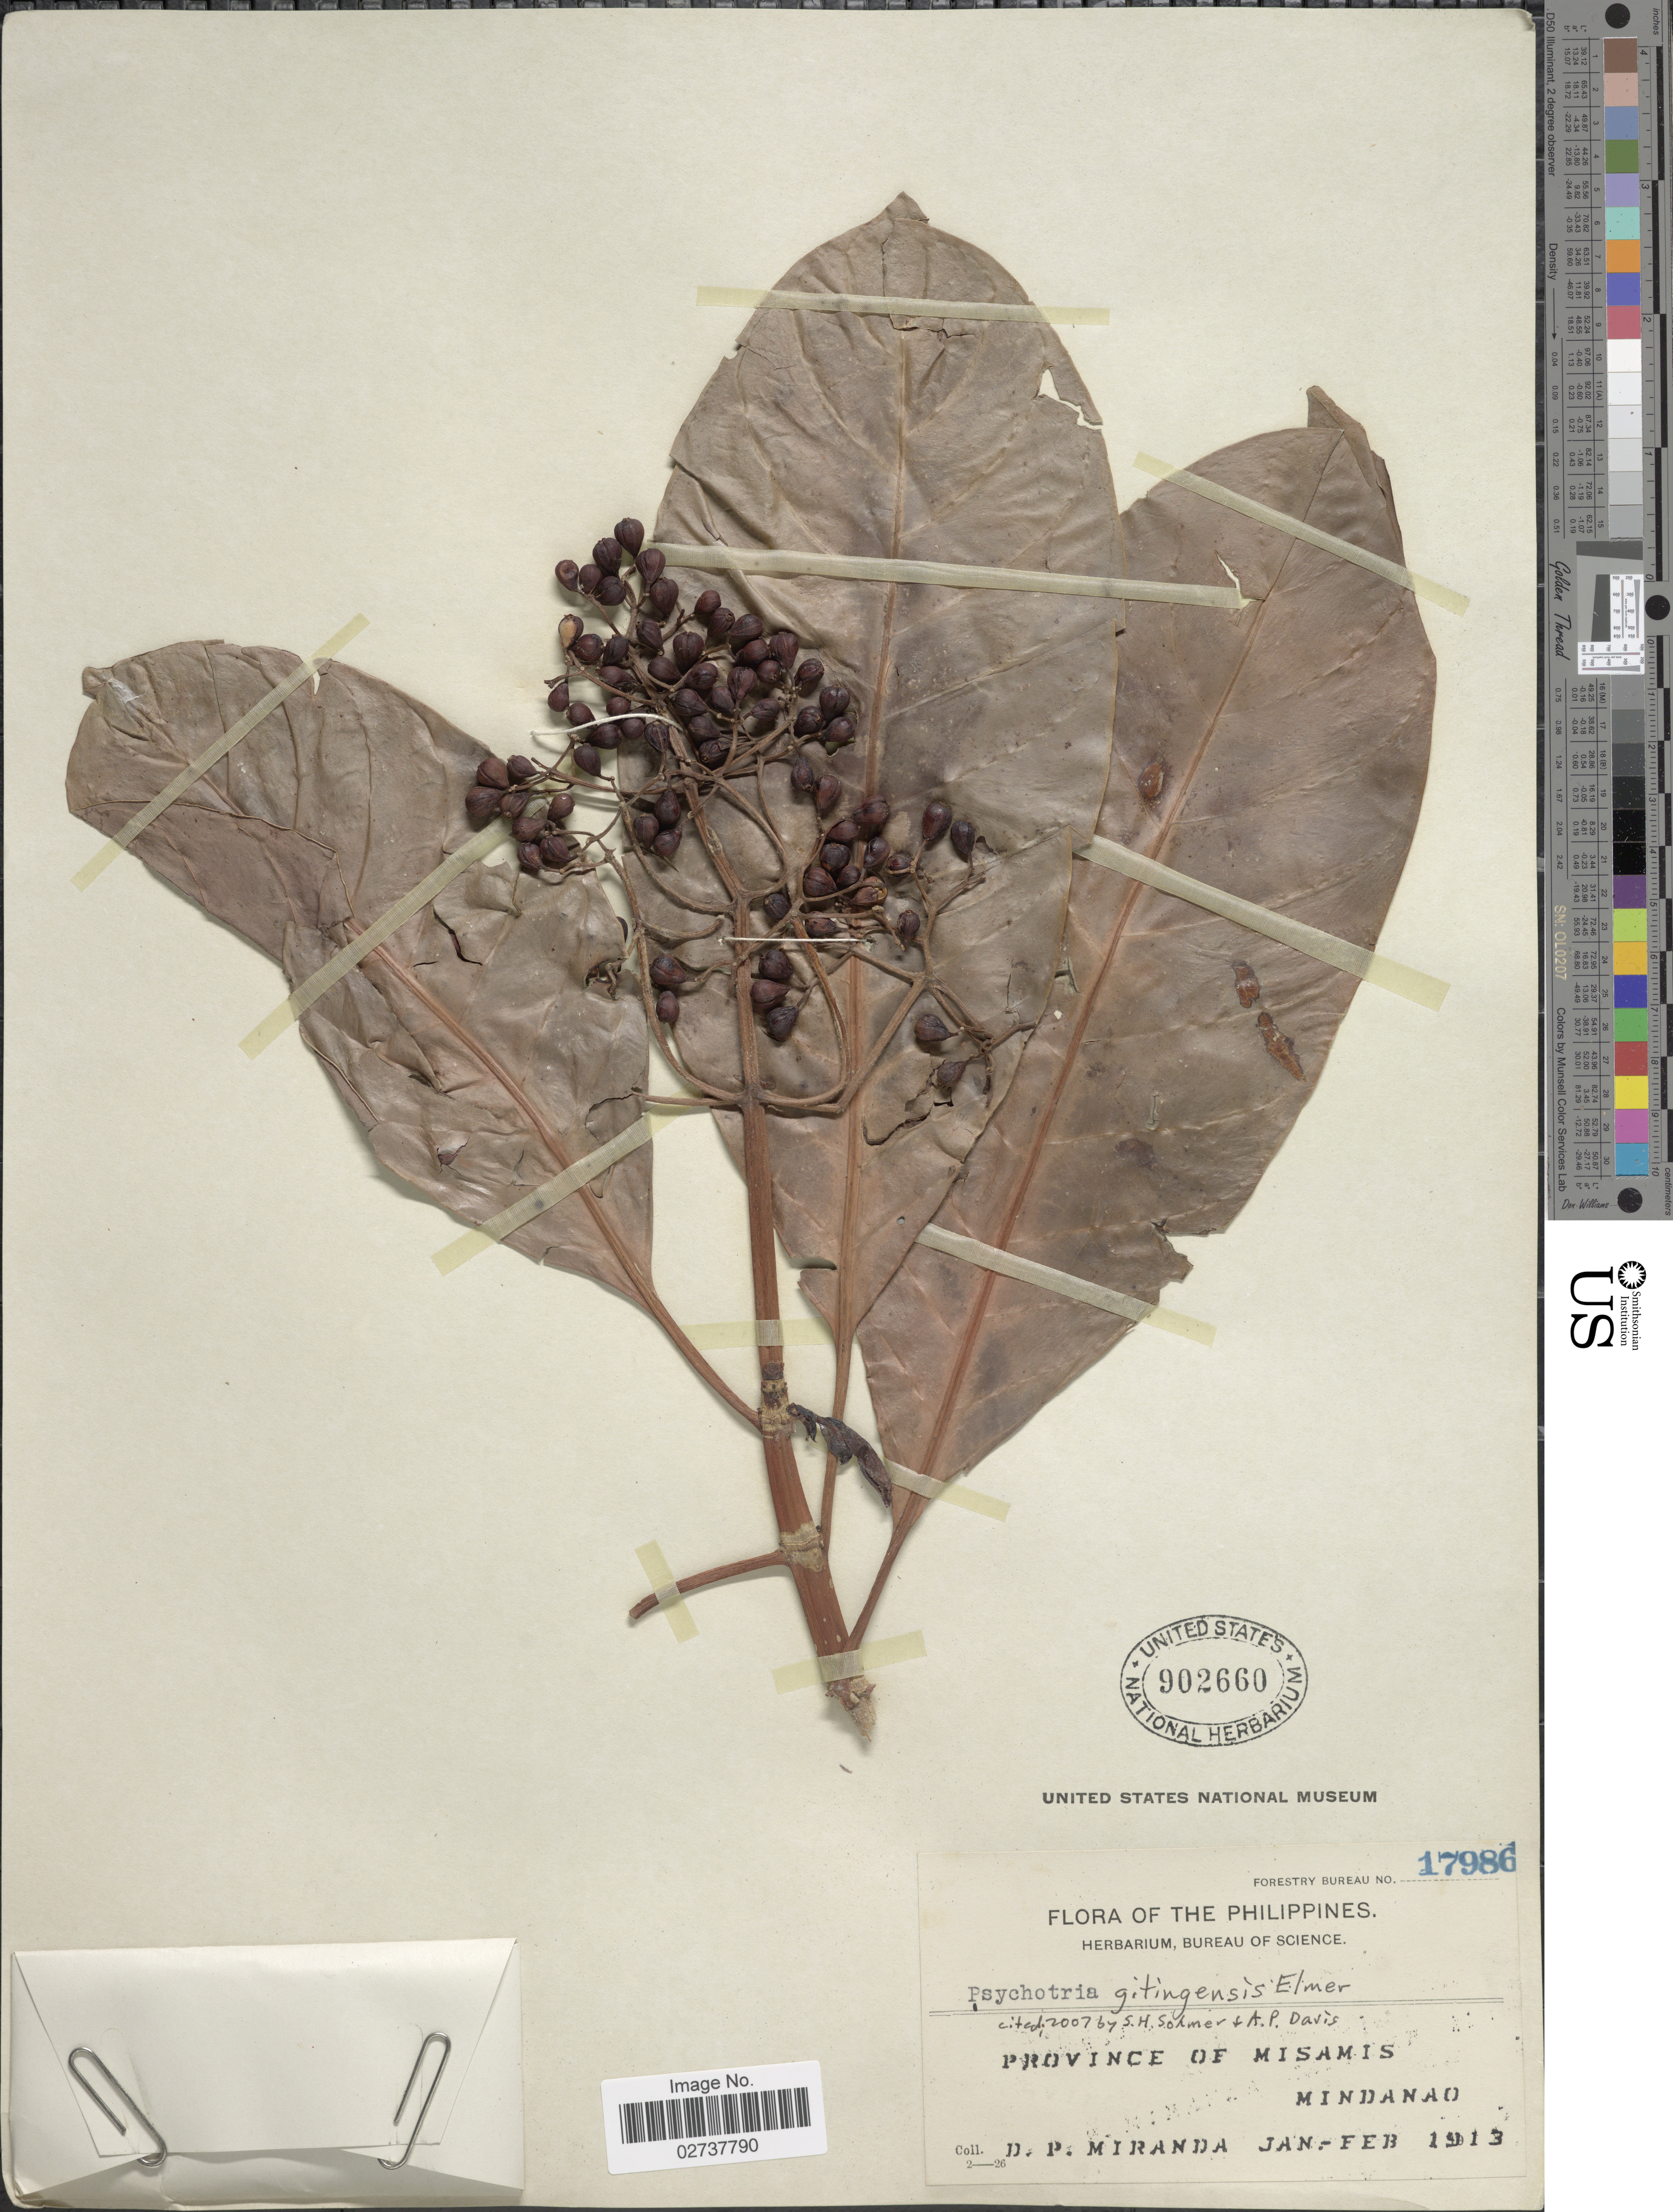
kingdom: Plantae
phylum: Tracheophyta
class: Magnoliopsida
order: Gentianales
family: Rubiaceae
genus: Psychotria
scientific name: Psychotria gitingensis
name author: Elmer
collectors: D. P. Miranda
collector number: Forestry Bureau 17986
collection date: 1913-01/1913-02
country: Philippines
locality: Province of Misamis, Mindanao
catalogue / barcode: US 902660